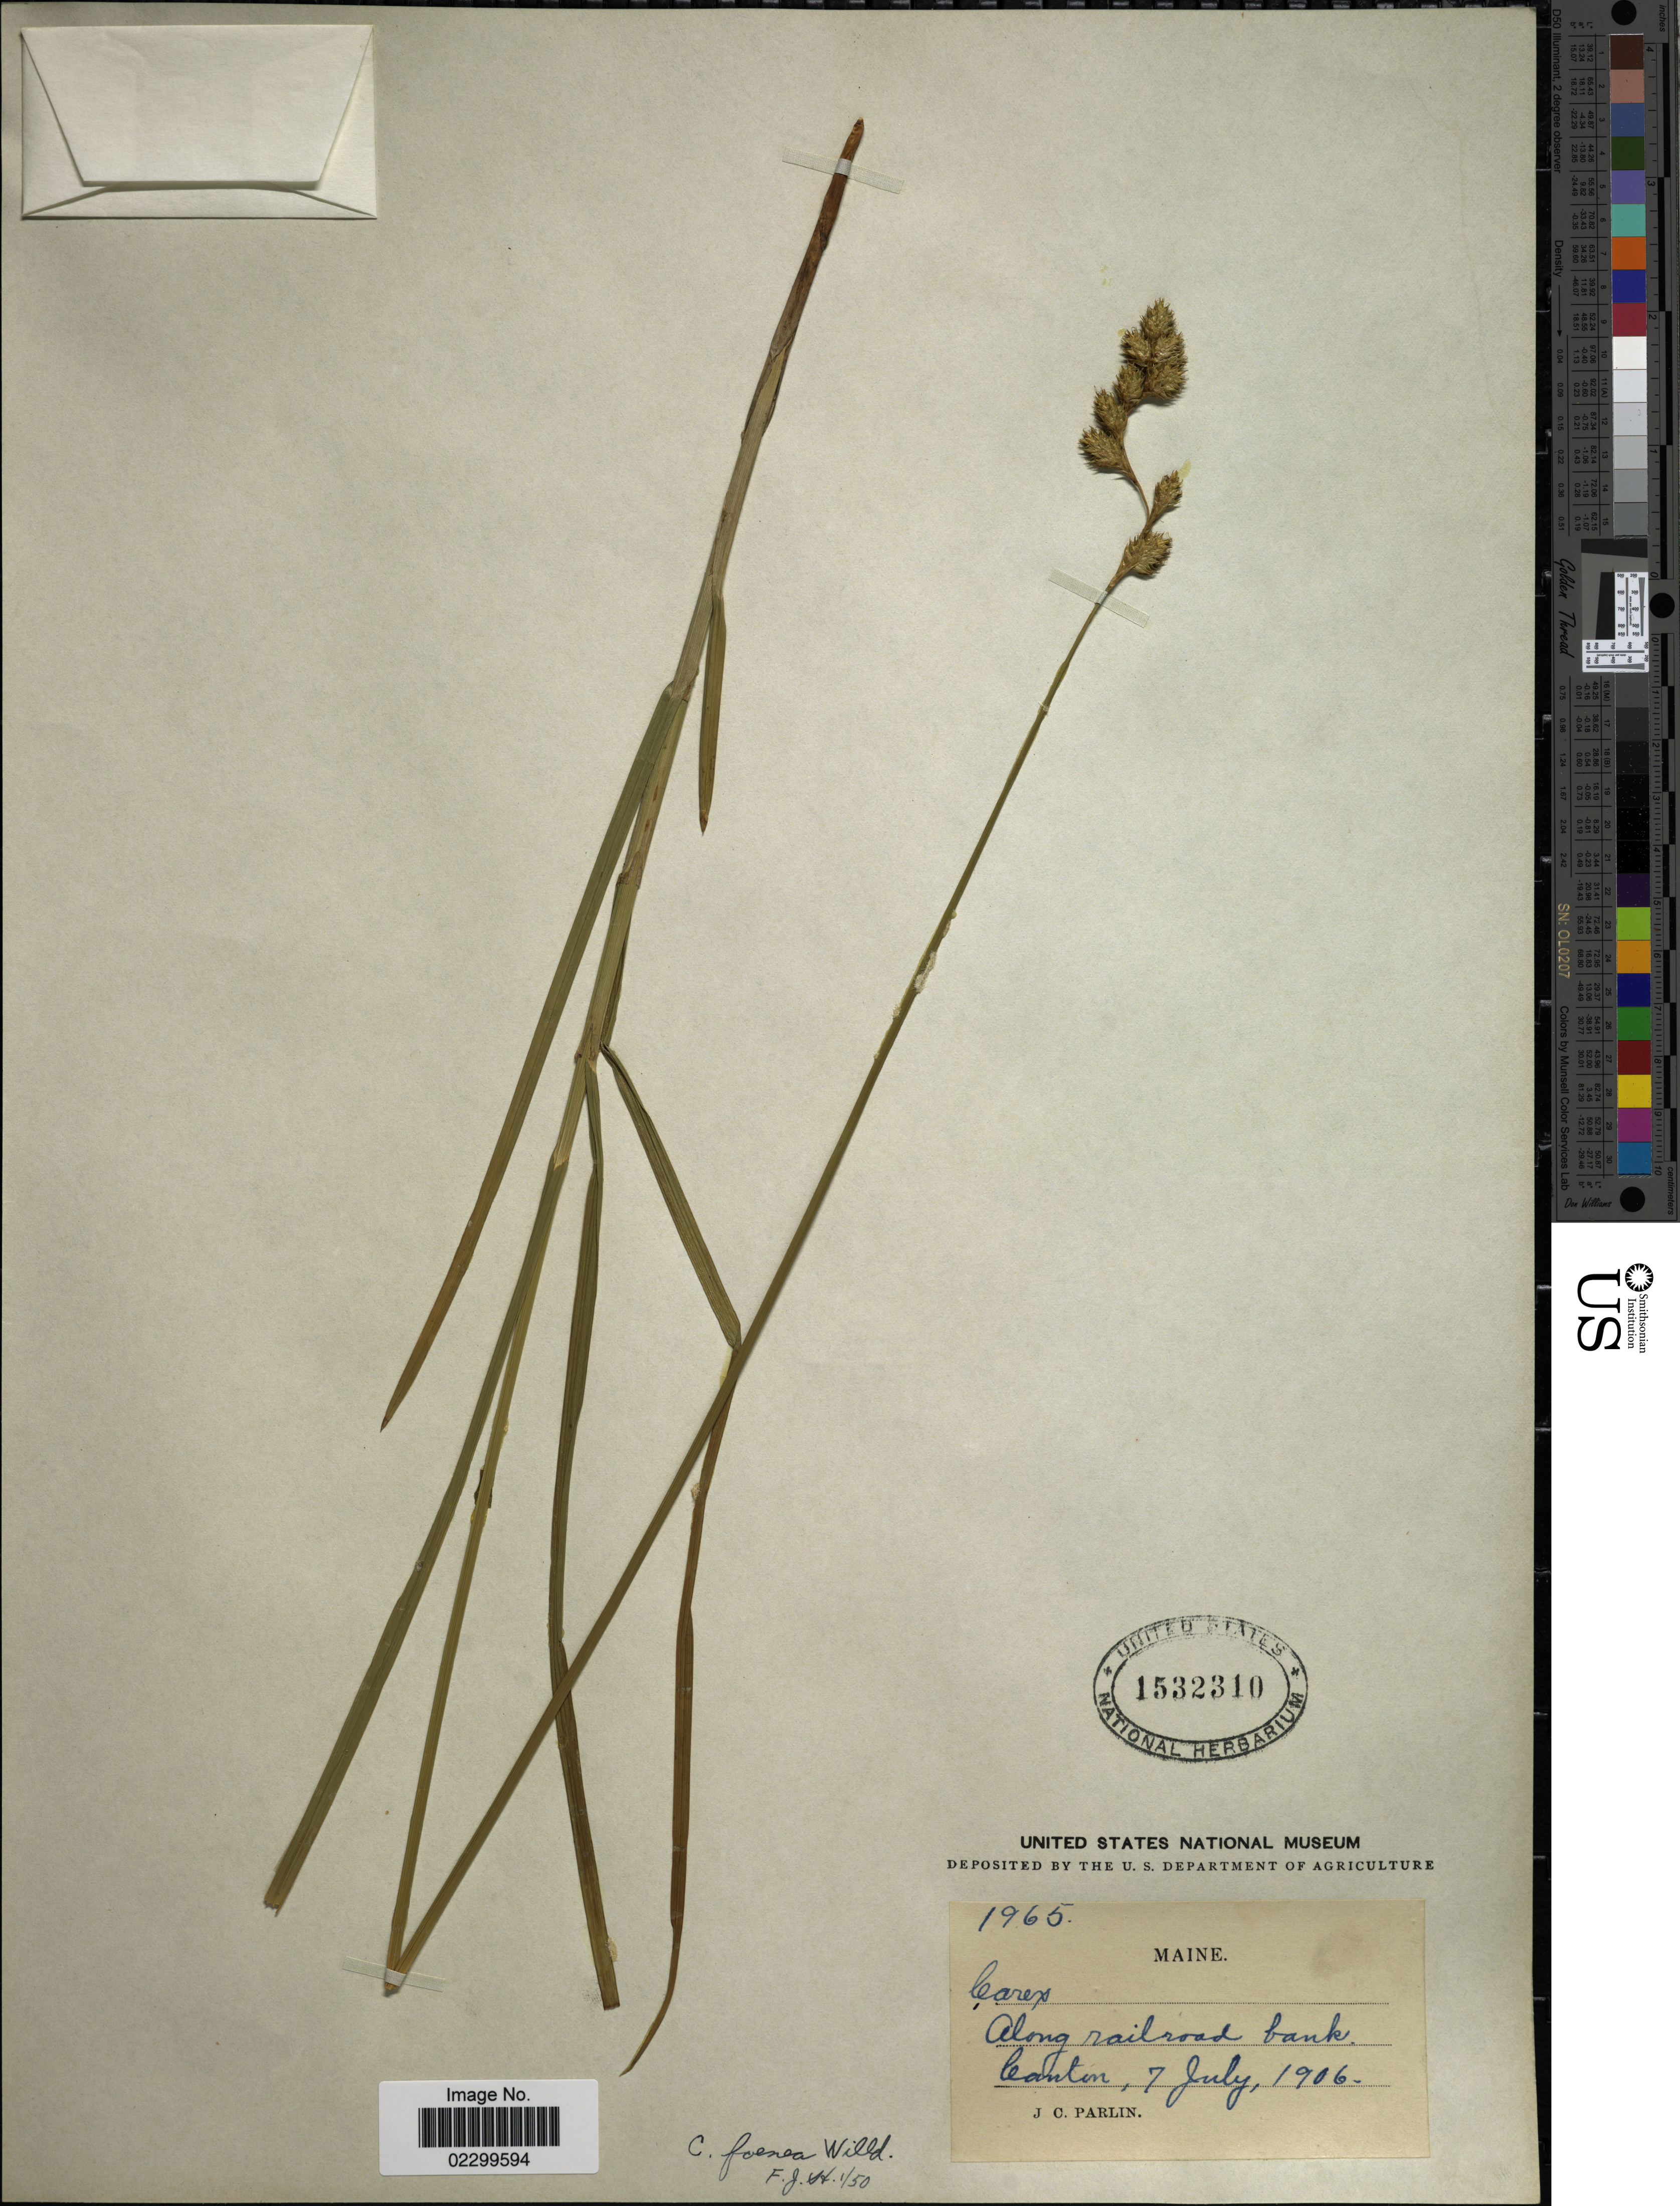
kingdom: Plantae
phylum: Tracheophyta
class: Liliopsida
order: Poales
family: Cyperaceae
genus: Carex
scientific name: Carex foenea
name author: Willd.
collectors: J. Parlin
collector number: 1965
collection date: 1906-07-07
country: United States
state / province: Maine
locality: Along railroad bank, Canton.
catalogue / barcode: US 1532310